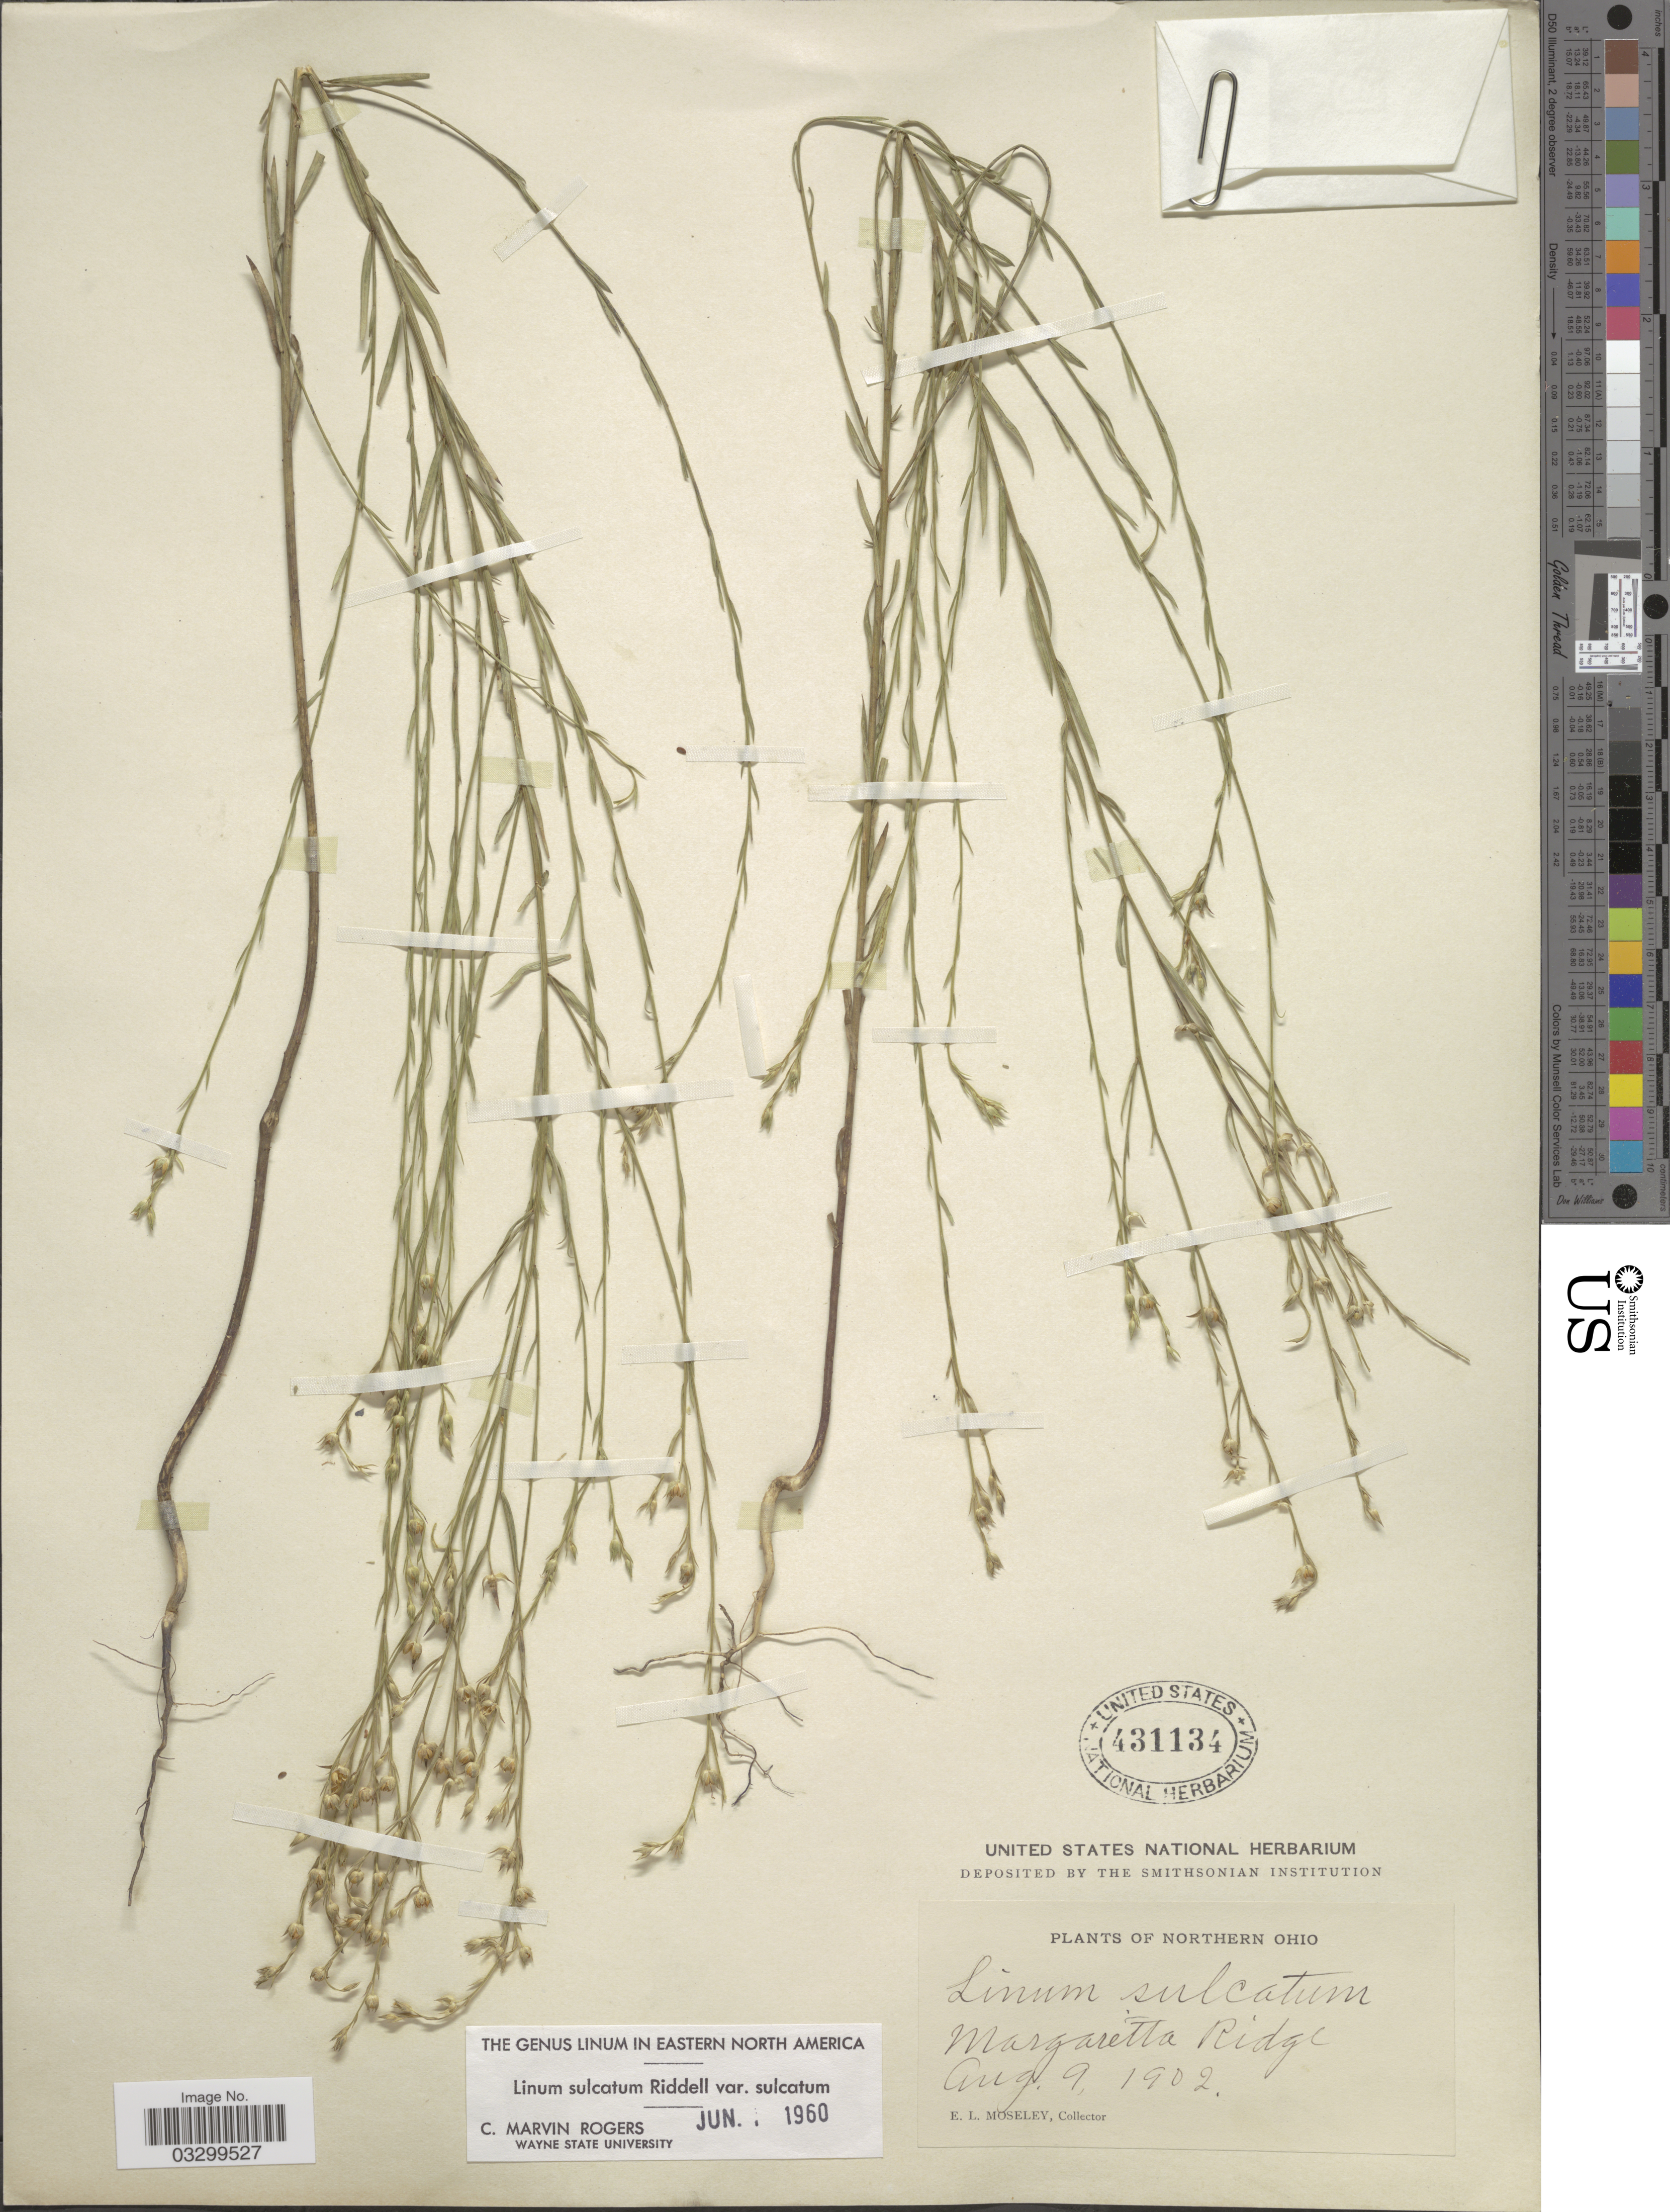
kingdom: Plantae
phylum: Tracheophyta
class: Magnoliopsida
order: Malpighiales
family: Linaceae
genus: Linum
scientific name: Linum sulcatum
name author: Riddell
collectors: E. Moseley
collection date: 1902-08-09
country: United States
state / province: Ohio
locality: Northern Ohio. Margaretta Ridge.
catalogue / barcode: US 431134